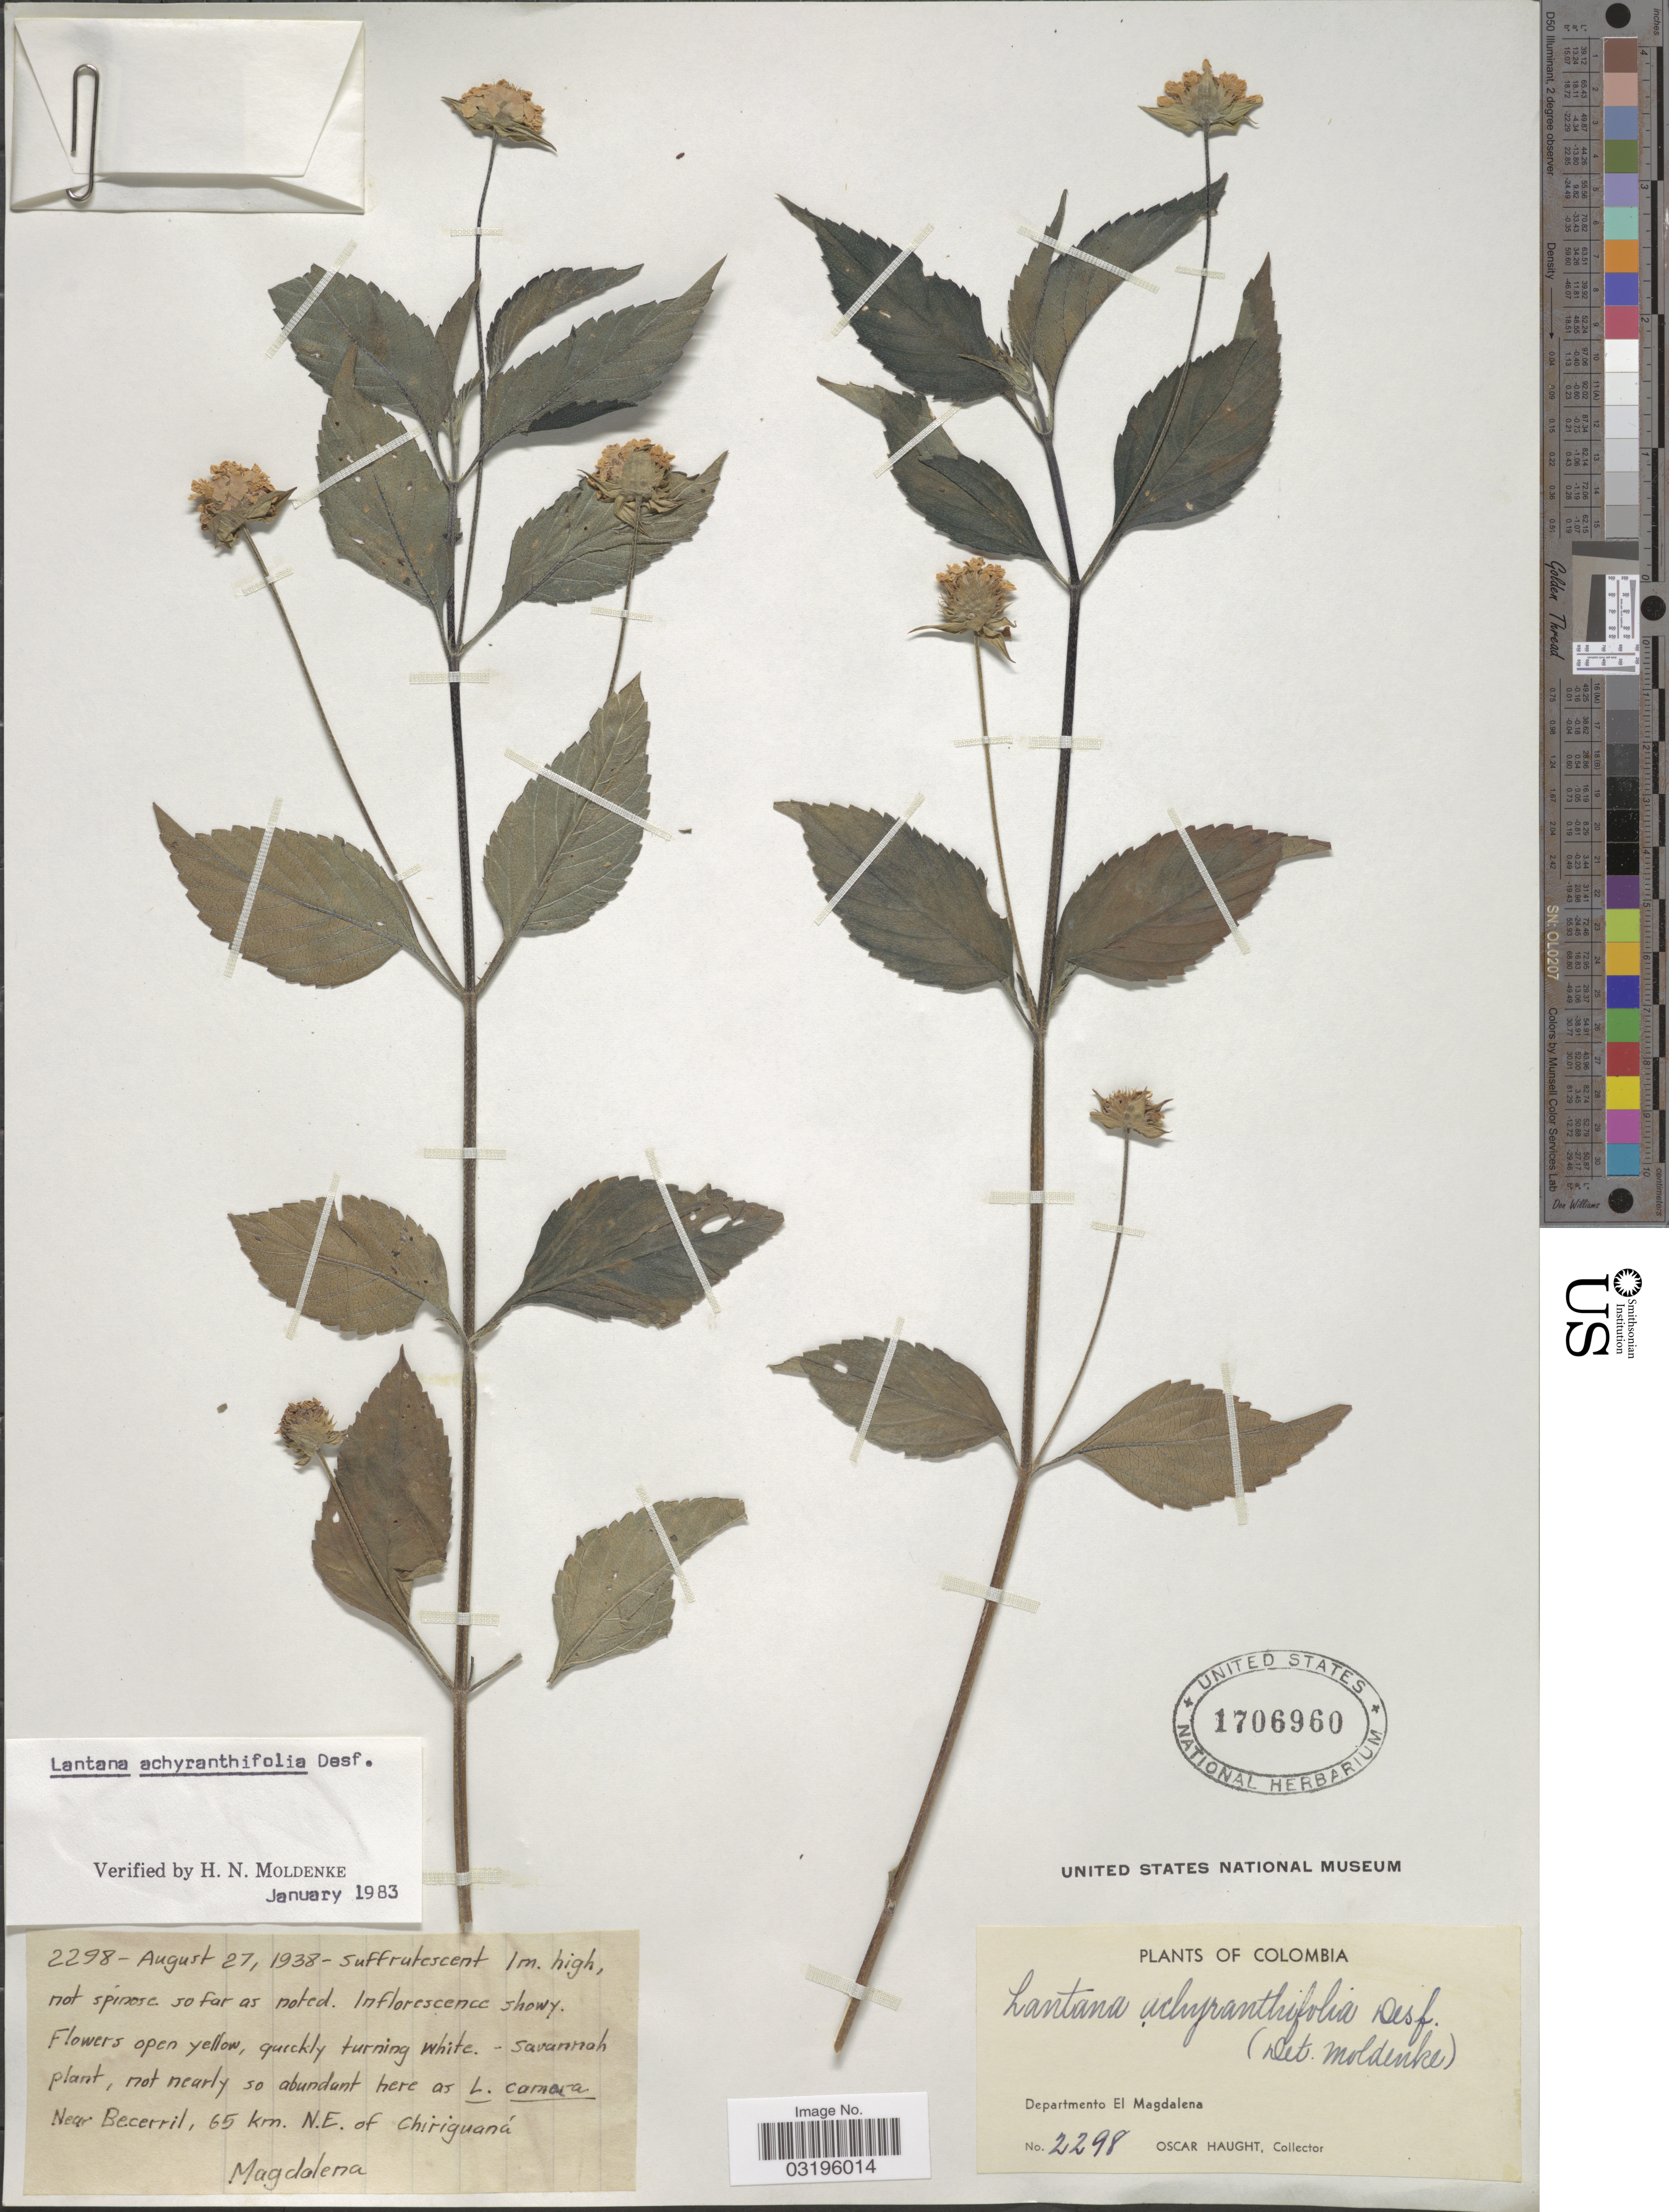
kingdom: Plantae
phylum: Tracheophyta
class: Magnoliopsida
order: Lamiales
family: Verbenaceae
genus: Lantana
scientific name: Lantana achyranthifolia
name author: Desf.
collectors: O. Haught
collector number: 2298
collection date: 1938-08-27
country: Colombia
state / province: Magdalena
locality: Departamento El Magdalena. Near Becerril, 65 km. N.E. of Chiriguaná.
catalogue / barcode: US 1706960